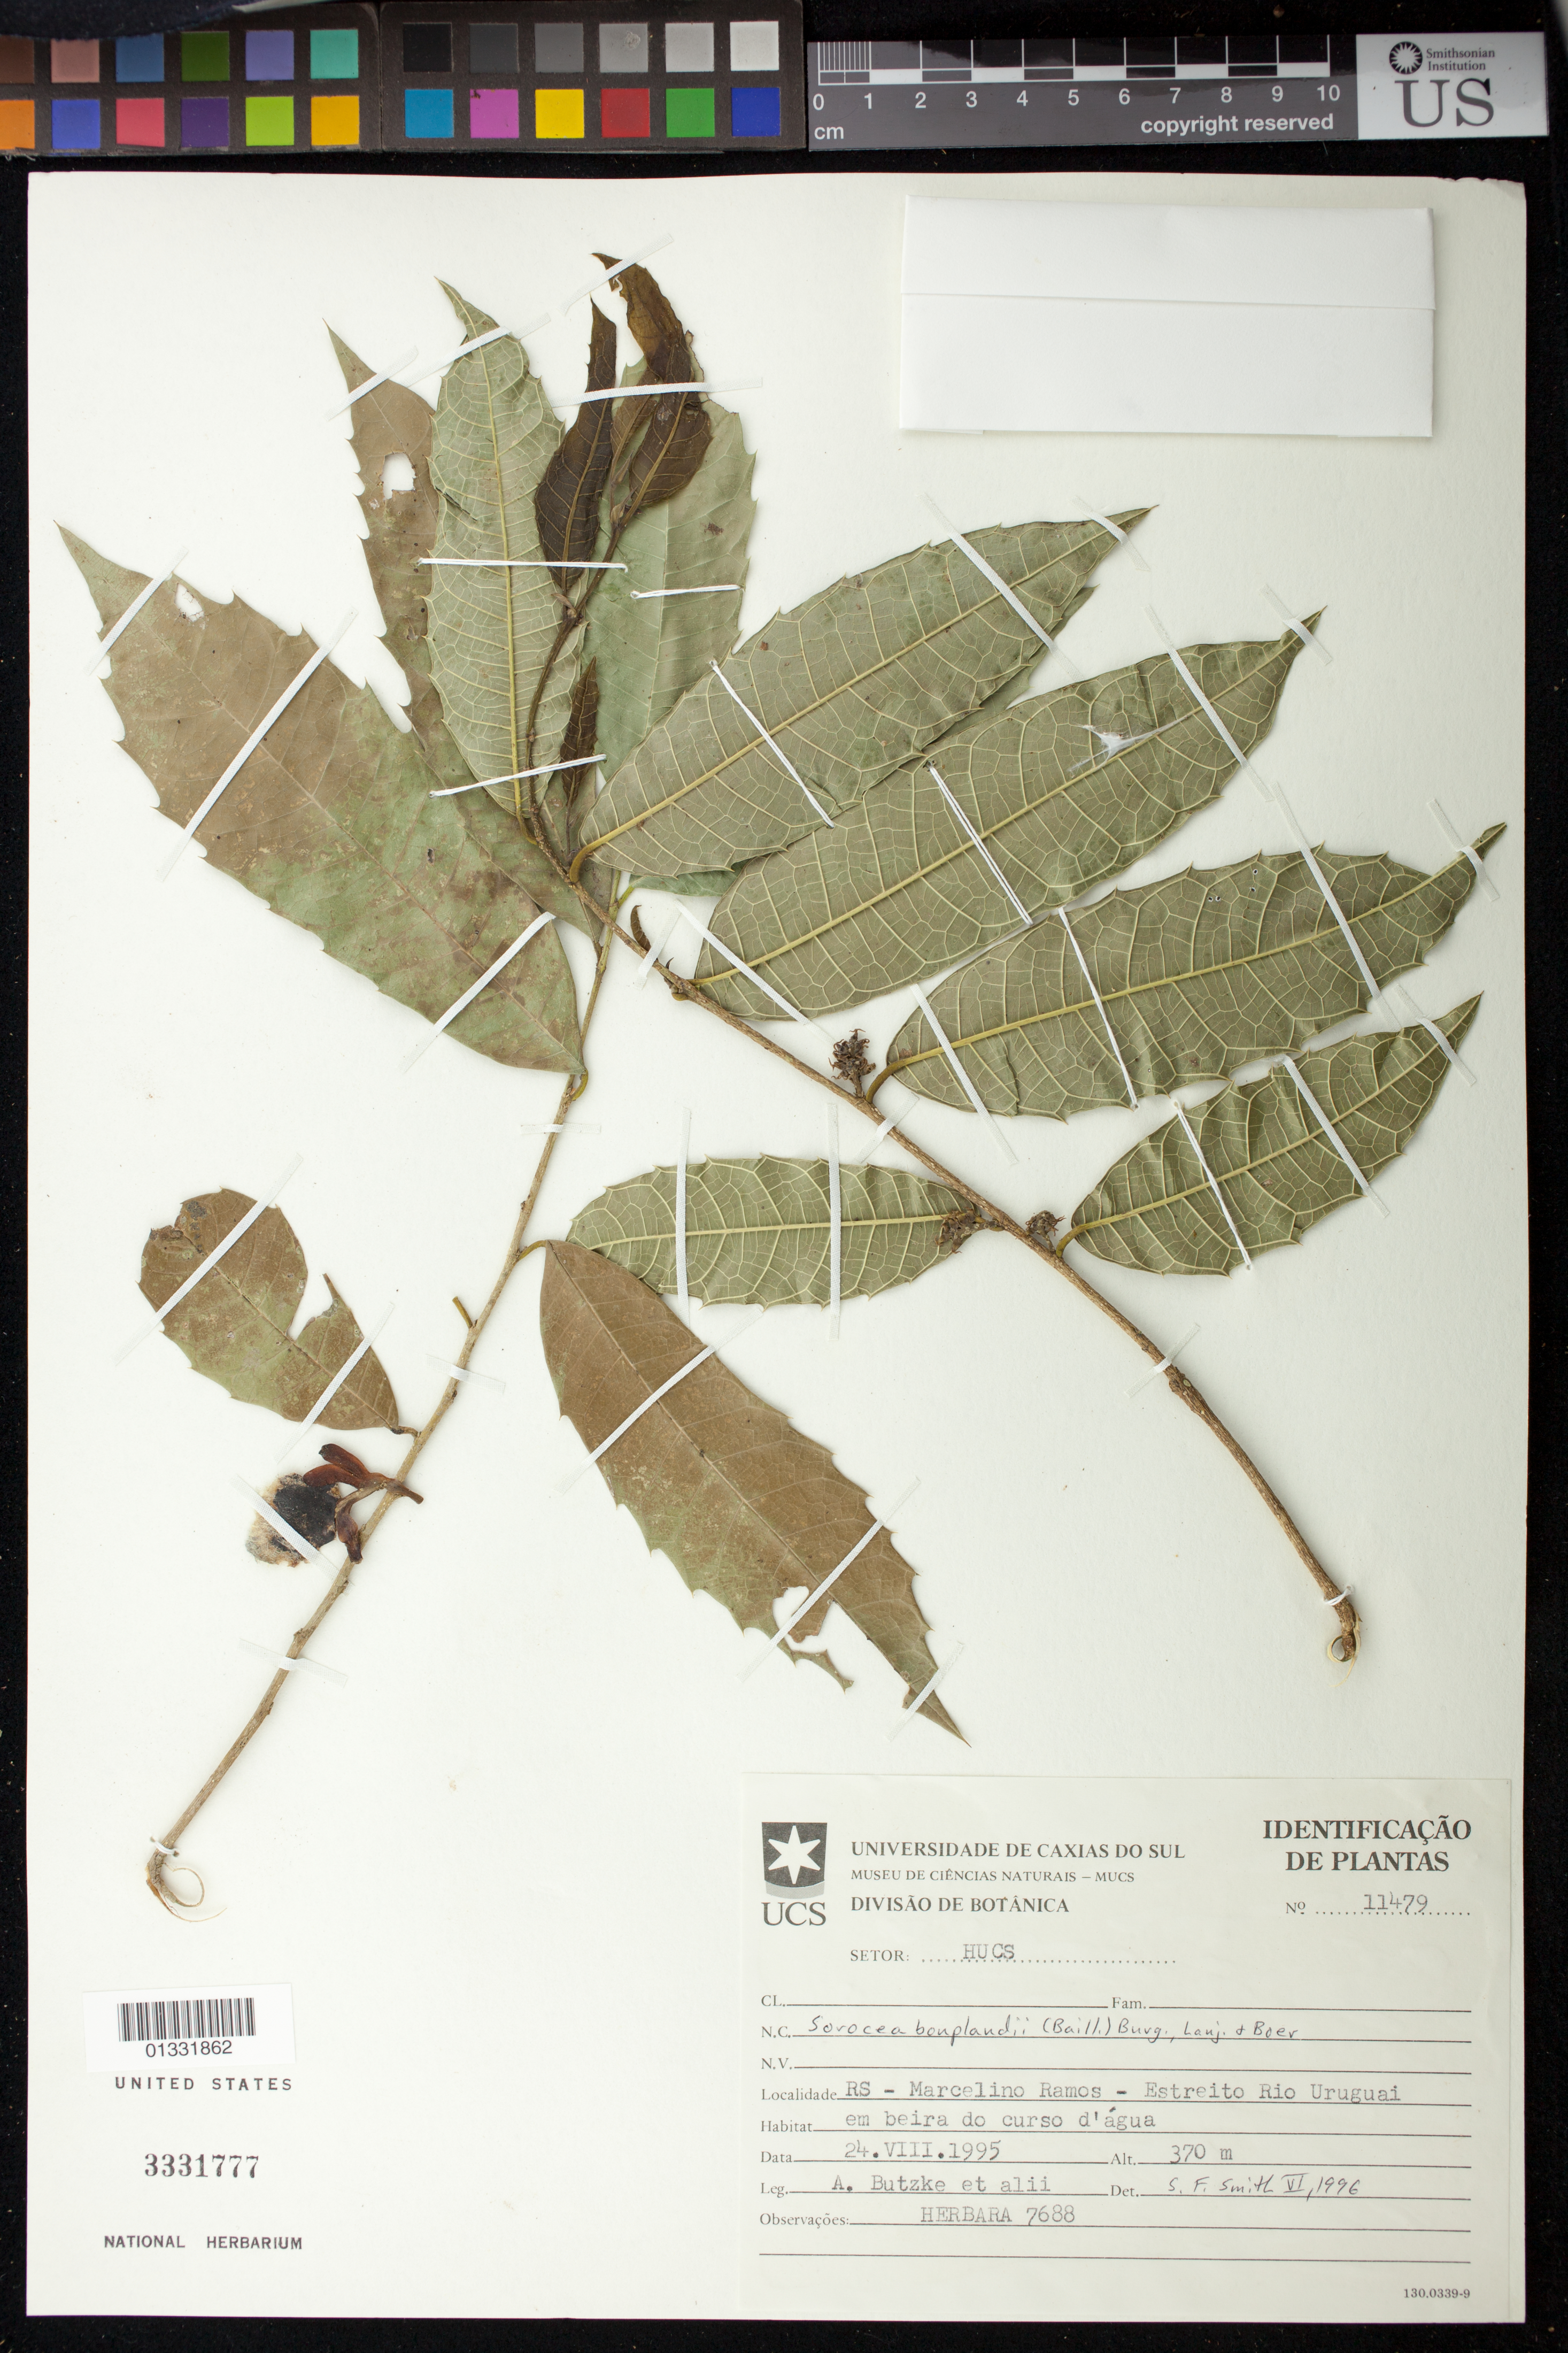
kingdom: Plantae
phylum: Tracheophyta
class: Magnoliopsida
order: Rosales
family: Moraceae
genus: Sorocea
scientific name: Sorocea bonplandii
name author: (Baill.) W.C. Burger et al.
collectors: A. Butzke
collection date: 1995-08-24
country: Brazil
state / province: Rio Grande do Sul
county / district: Marcelino Ramos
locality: Estreito Rio Uruguai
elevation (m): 370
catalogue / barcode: US 3331777